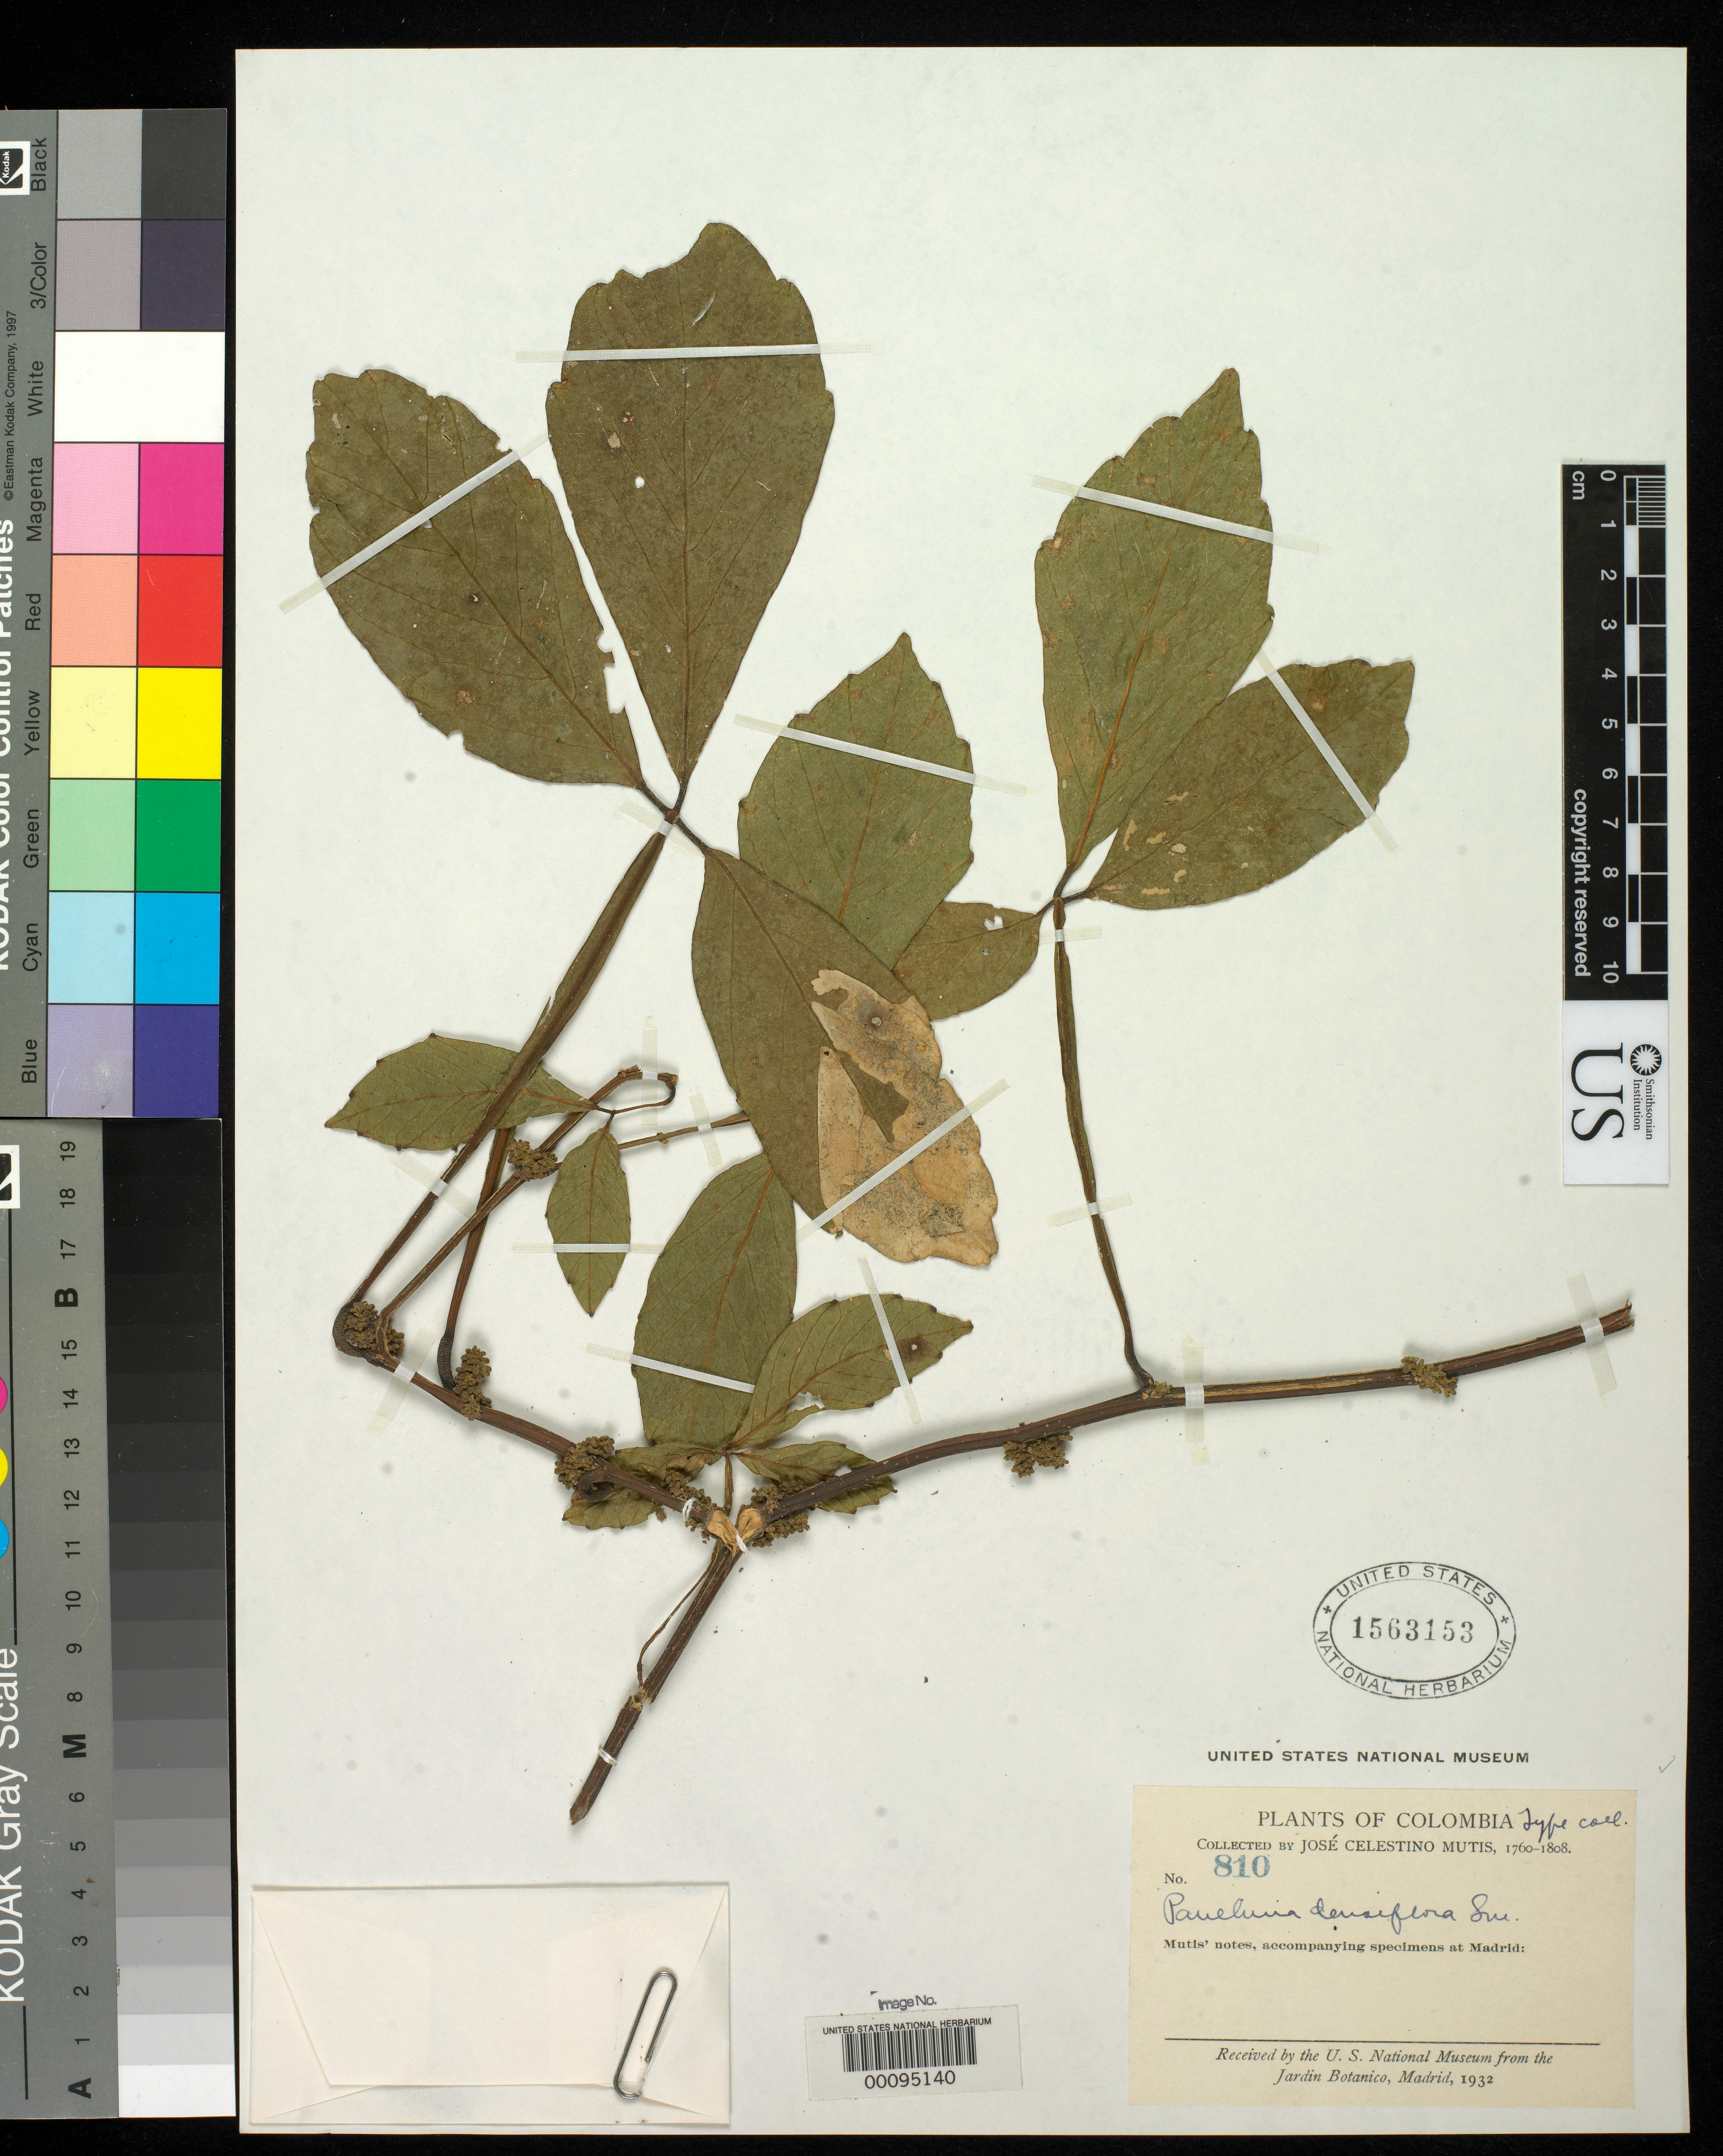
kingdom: Plantae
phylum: Tracheophyta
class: Magnoliopsida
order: Sapindales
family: Sapindaceae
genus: Paullinia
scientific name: Paullinia densiflora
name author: Sm.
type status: Isotype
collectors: J. C. B. Mutis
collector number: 810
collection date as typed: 1760 to -- --- 1808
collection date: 1760/1808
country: Colombia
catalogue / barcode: US 1563153